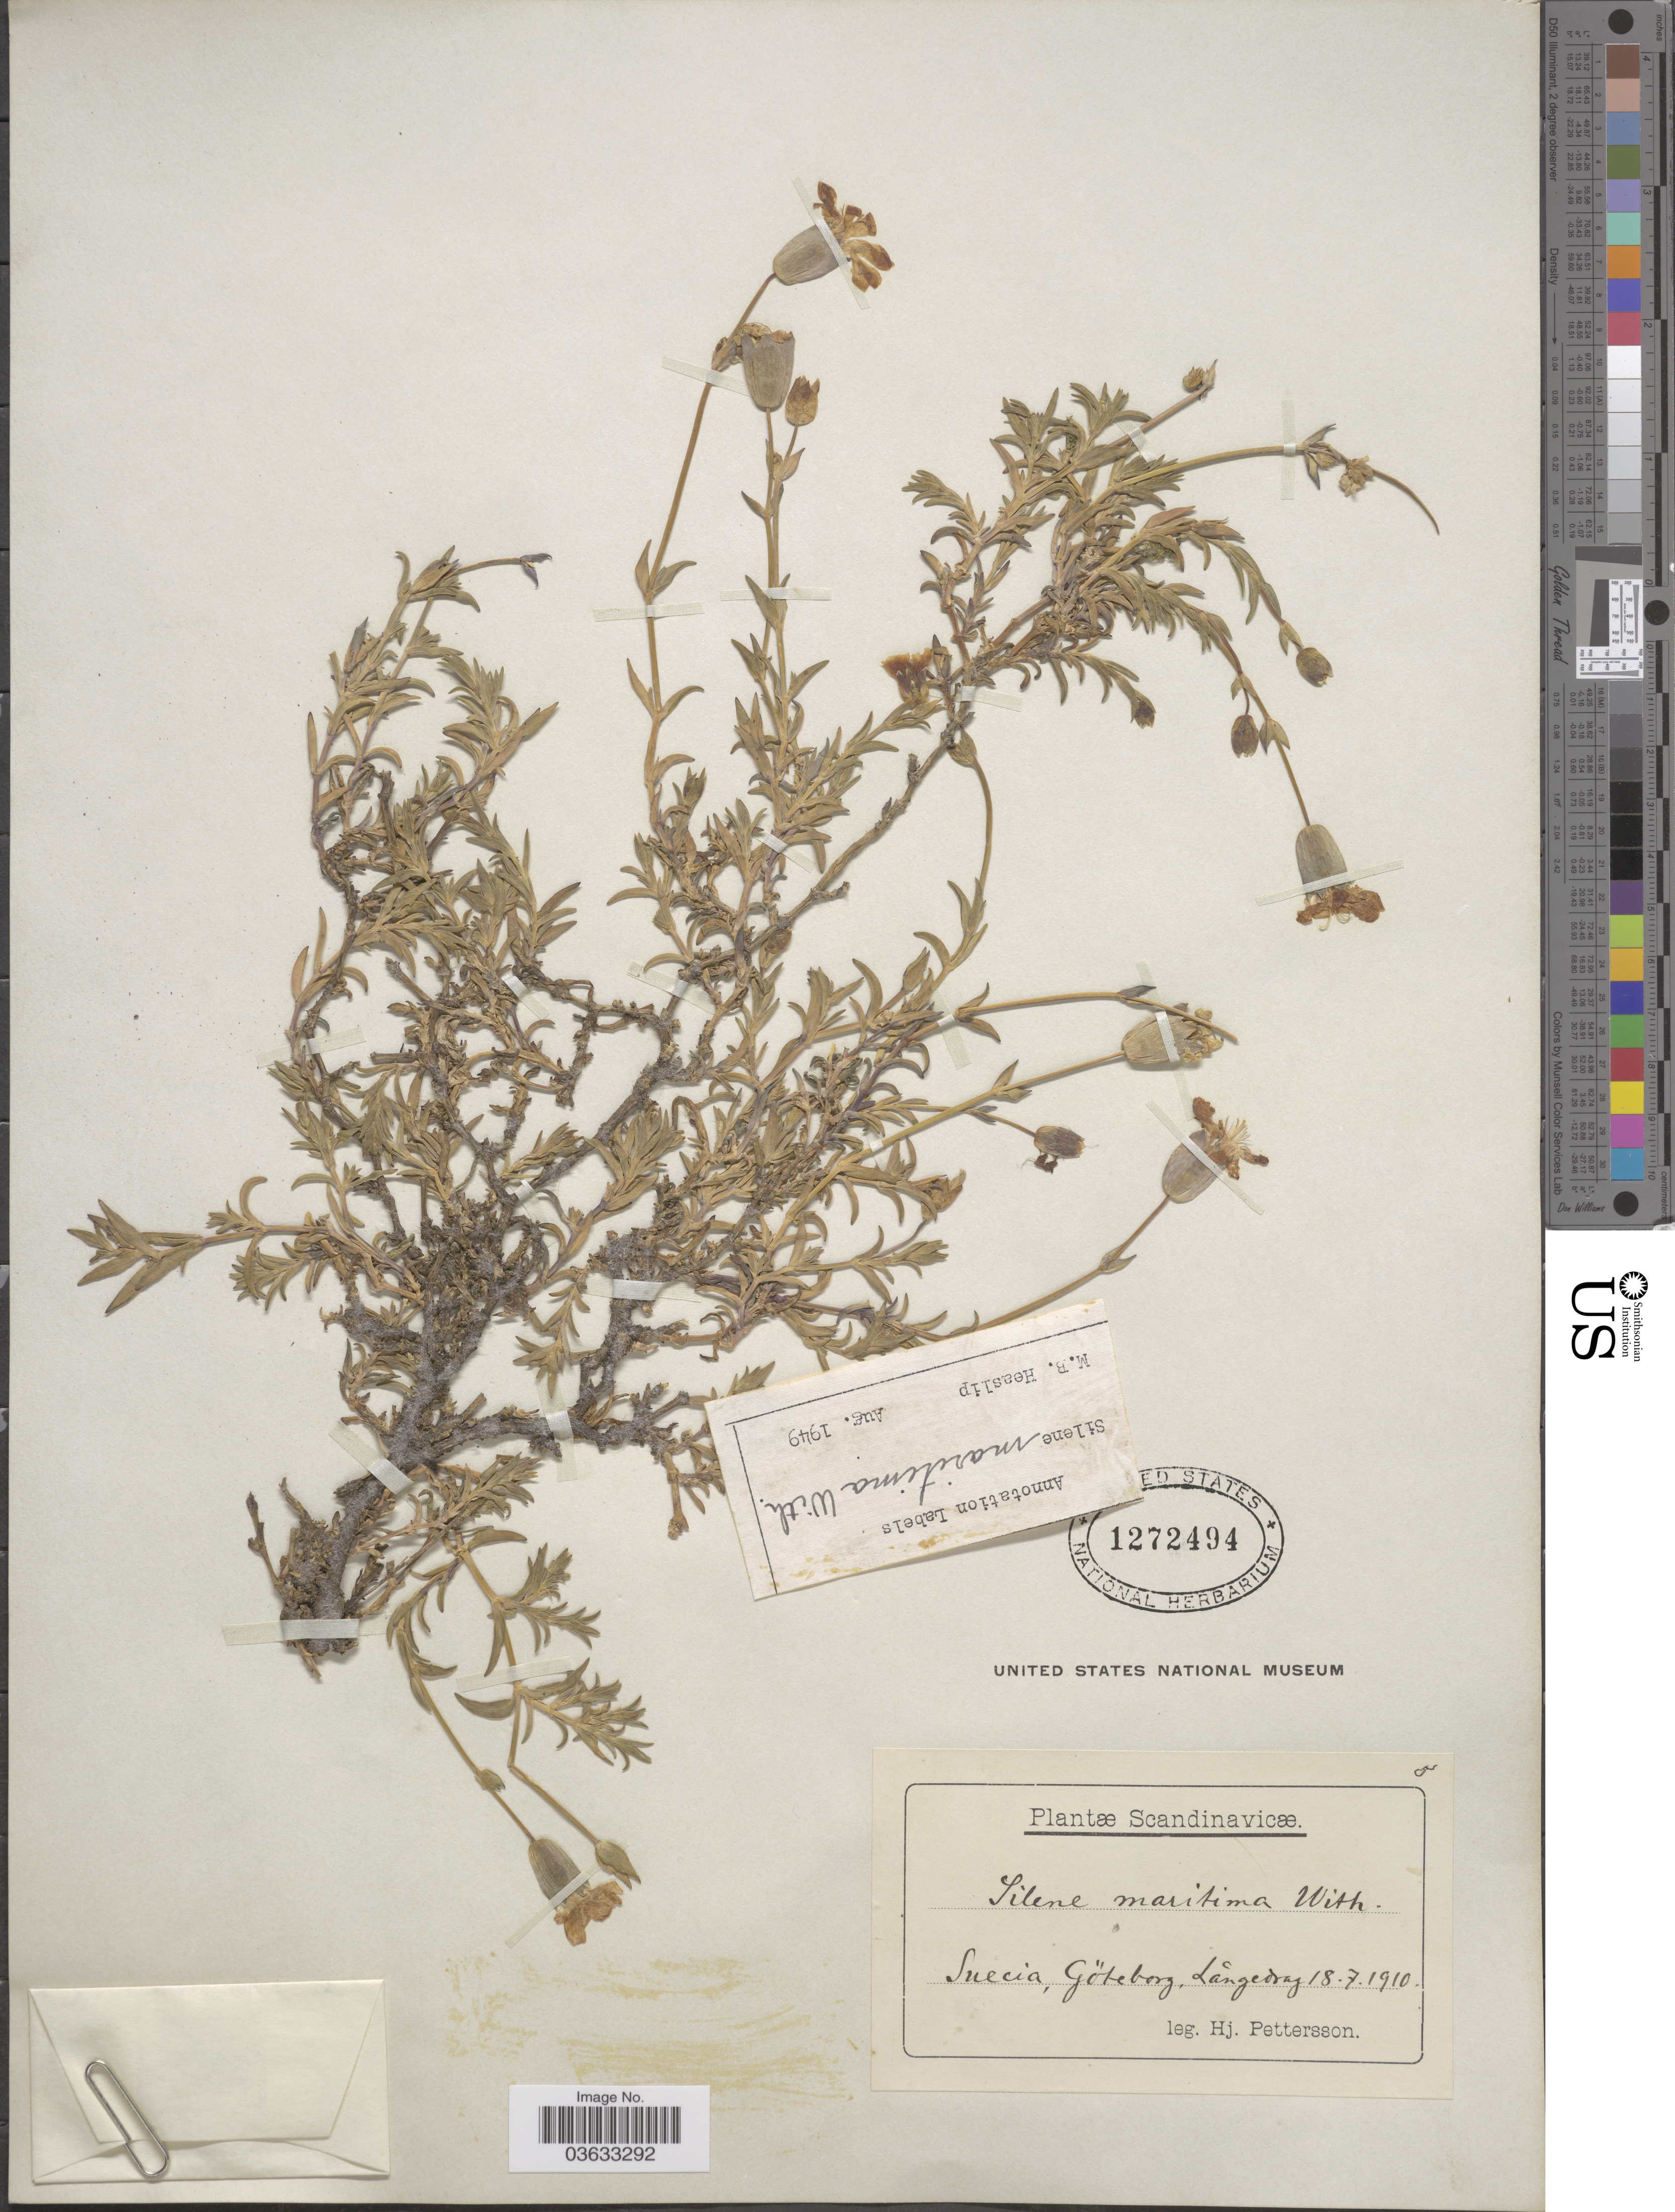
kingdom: Plantae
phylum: Tracheophyta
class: Magnoliopsida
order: Caryophyllales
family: Caryophyllaceae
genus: Silene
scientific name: Silene maritima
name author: With.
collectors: H. Pettersson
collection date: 1910-07-18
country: Sweden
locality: Scandinavicæ. Suecia, Göteborg, Lángedrag.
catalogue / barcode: US 1272494